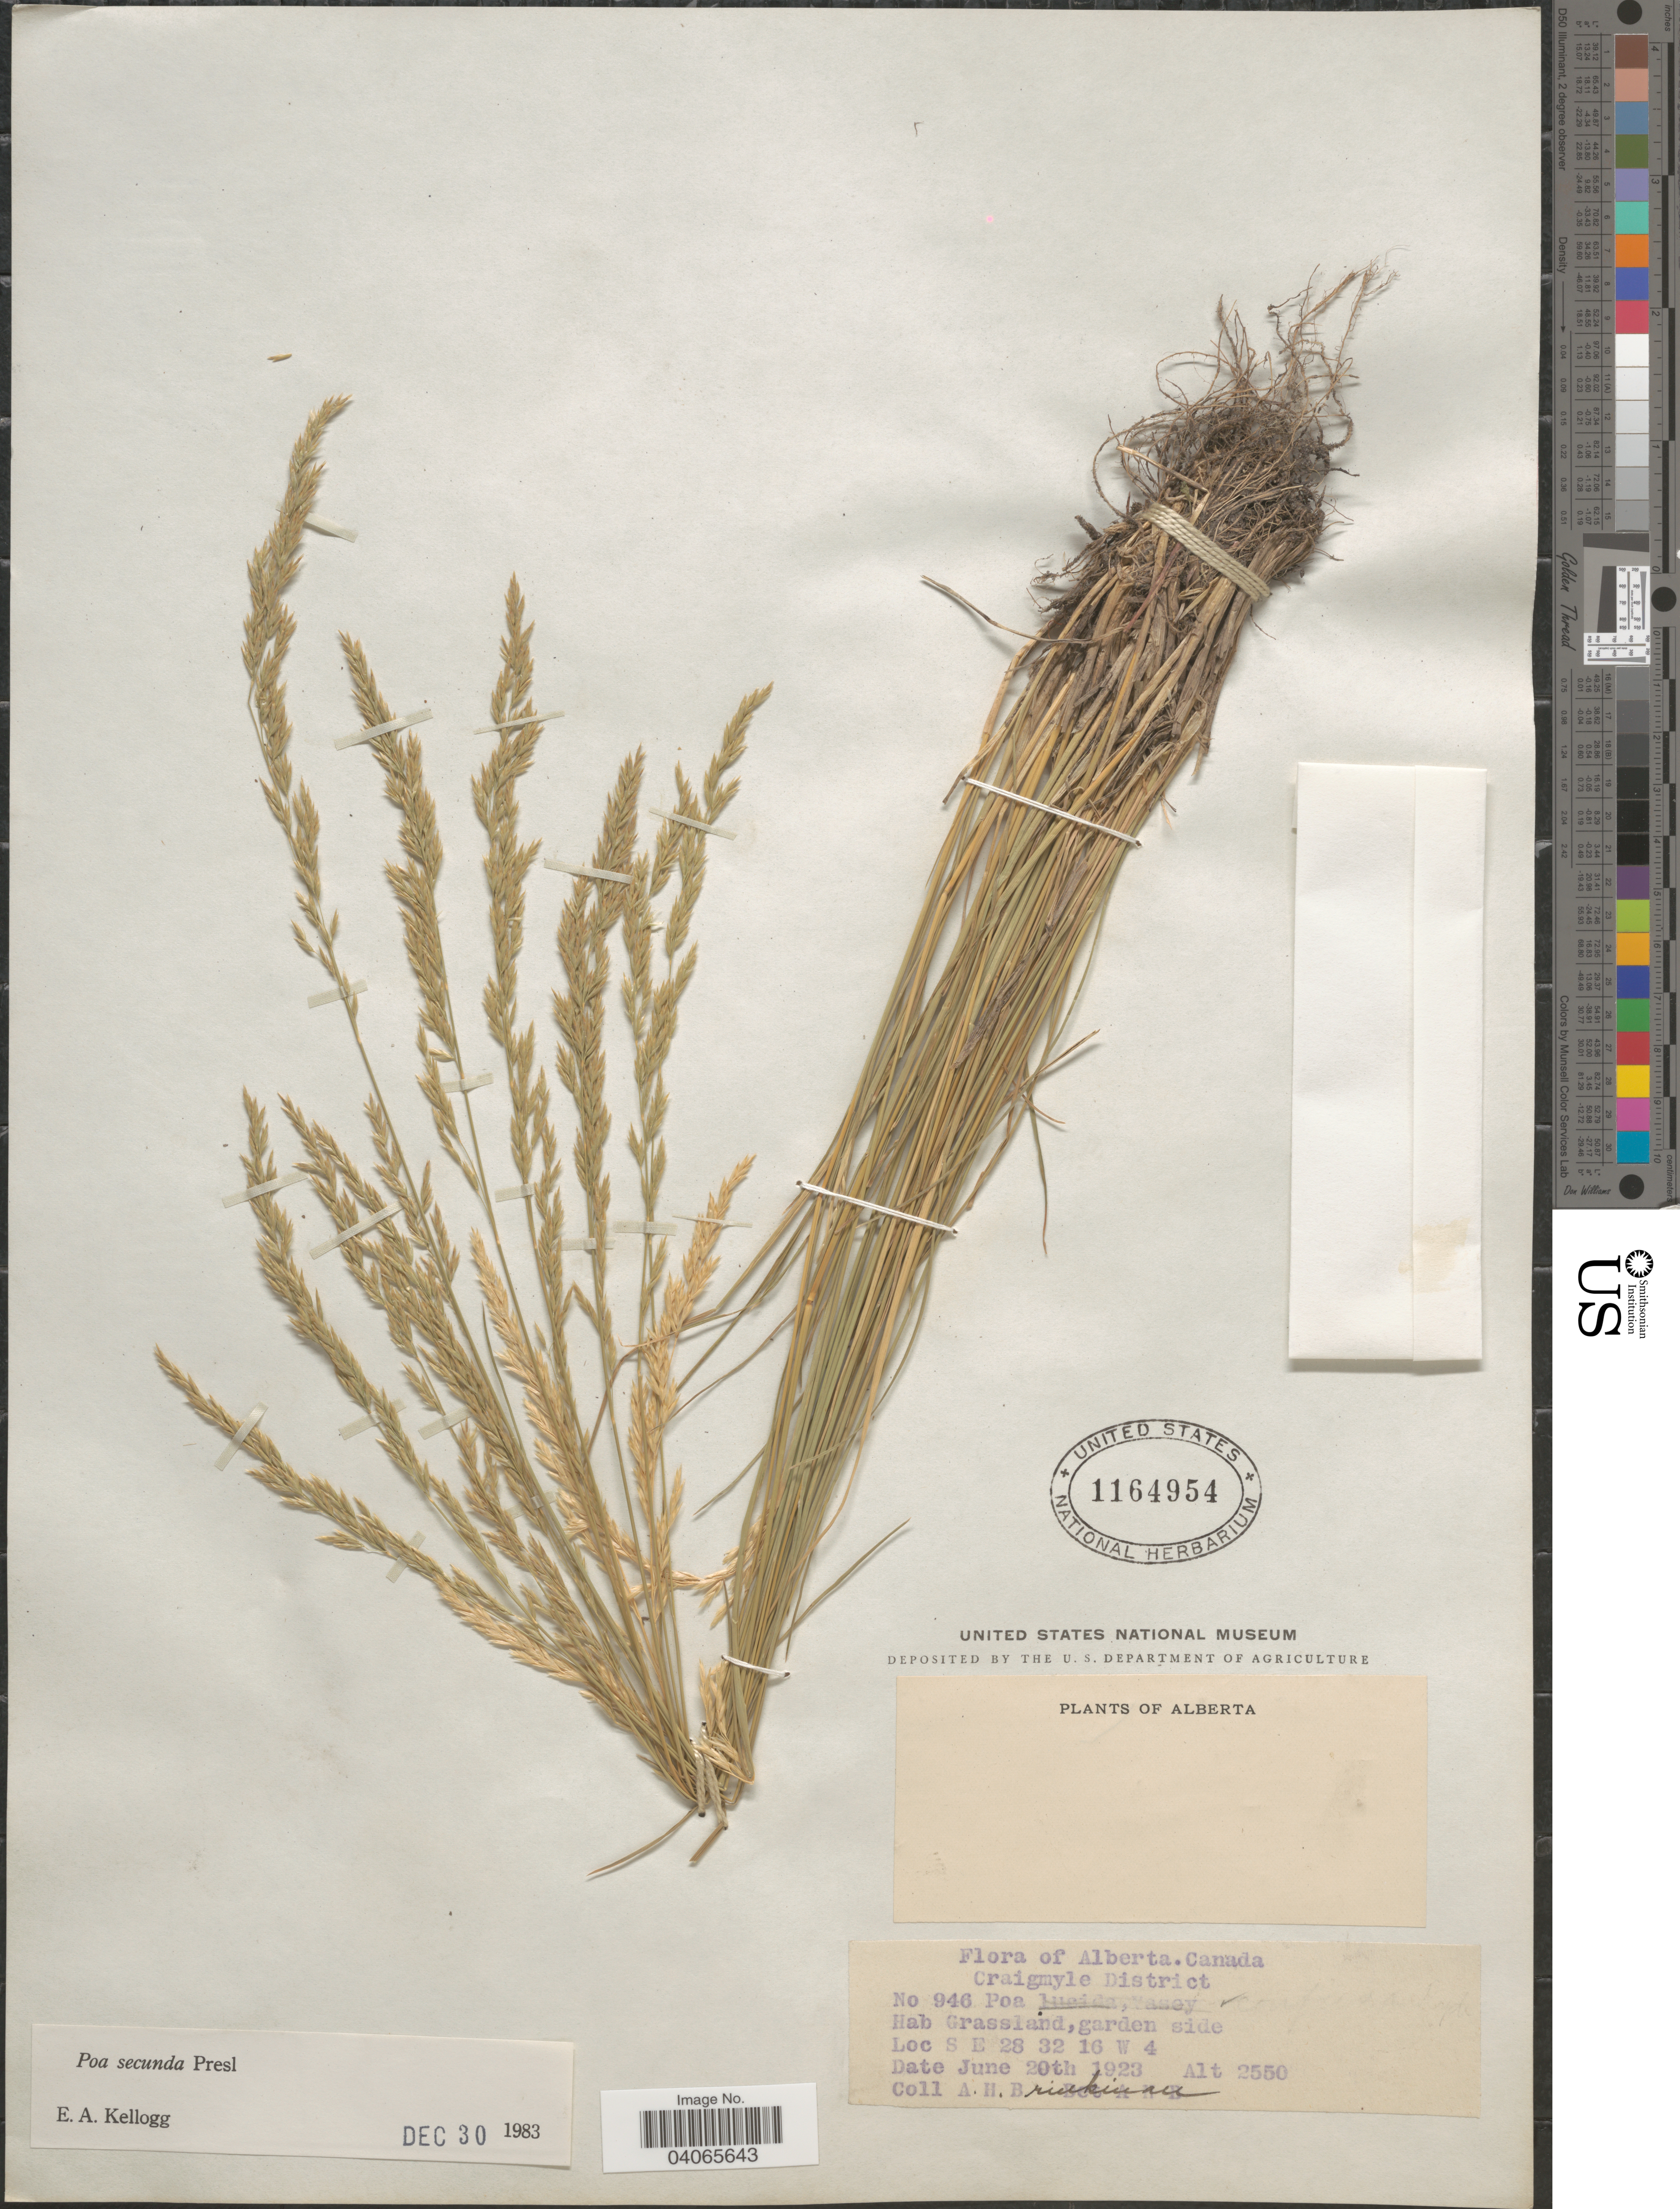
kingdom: Plantae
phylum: Tracheophyta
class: Liliopsida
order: Poales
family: Poaceae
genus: Poa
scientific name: Poa secunda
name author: J. Presl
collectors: A. Brinkman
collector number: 946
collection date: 1923-06-20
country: Canada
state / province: Alberta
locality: Craigmyle District. S E 28 32 16 W 4.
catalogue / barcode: US 1164954